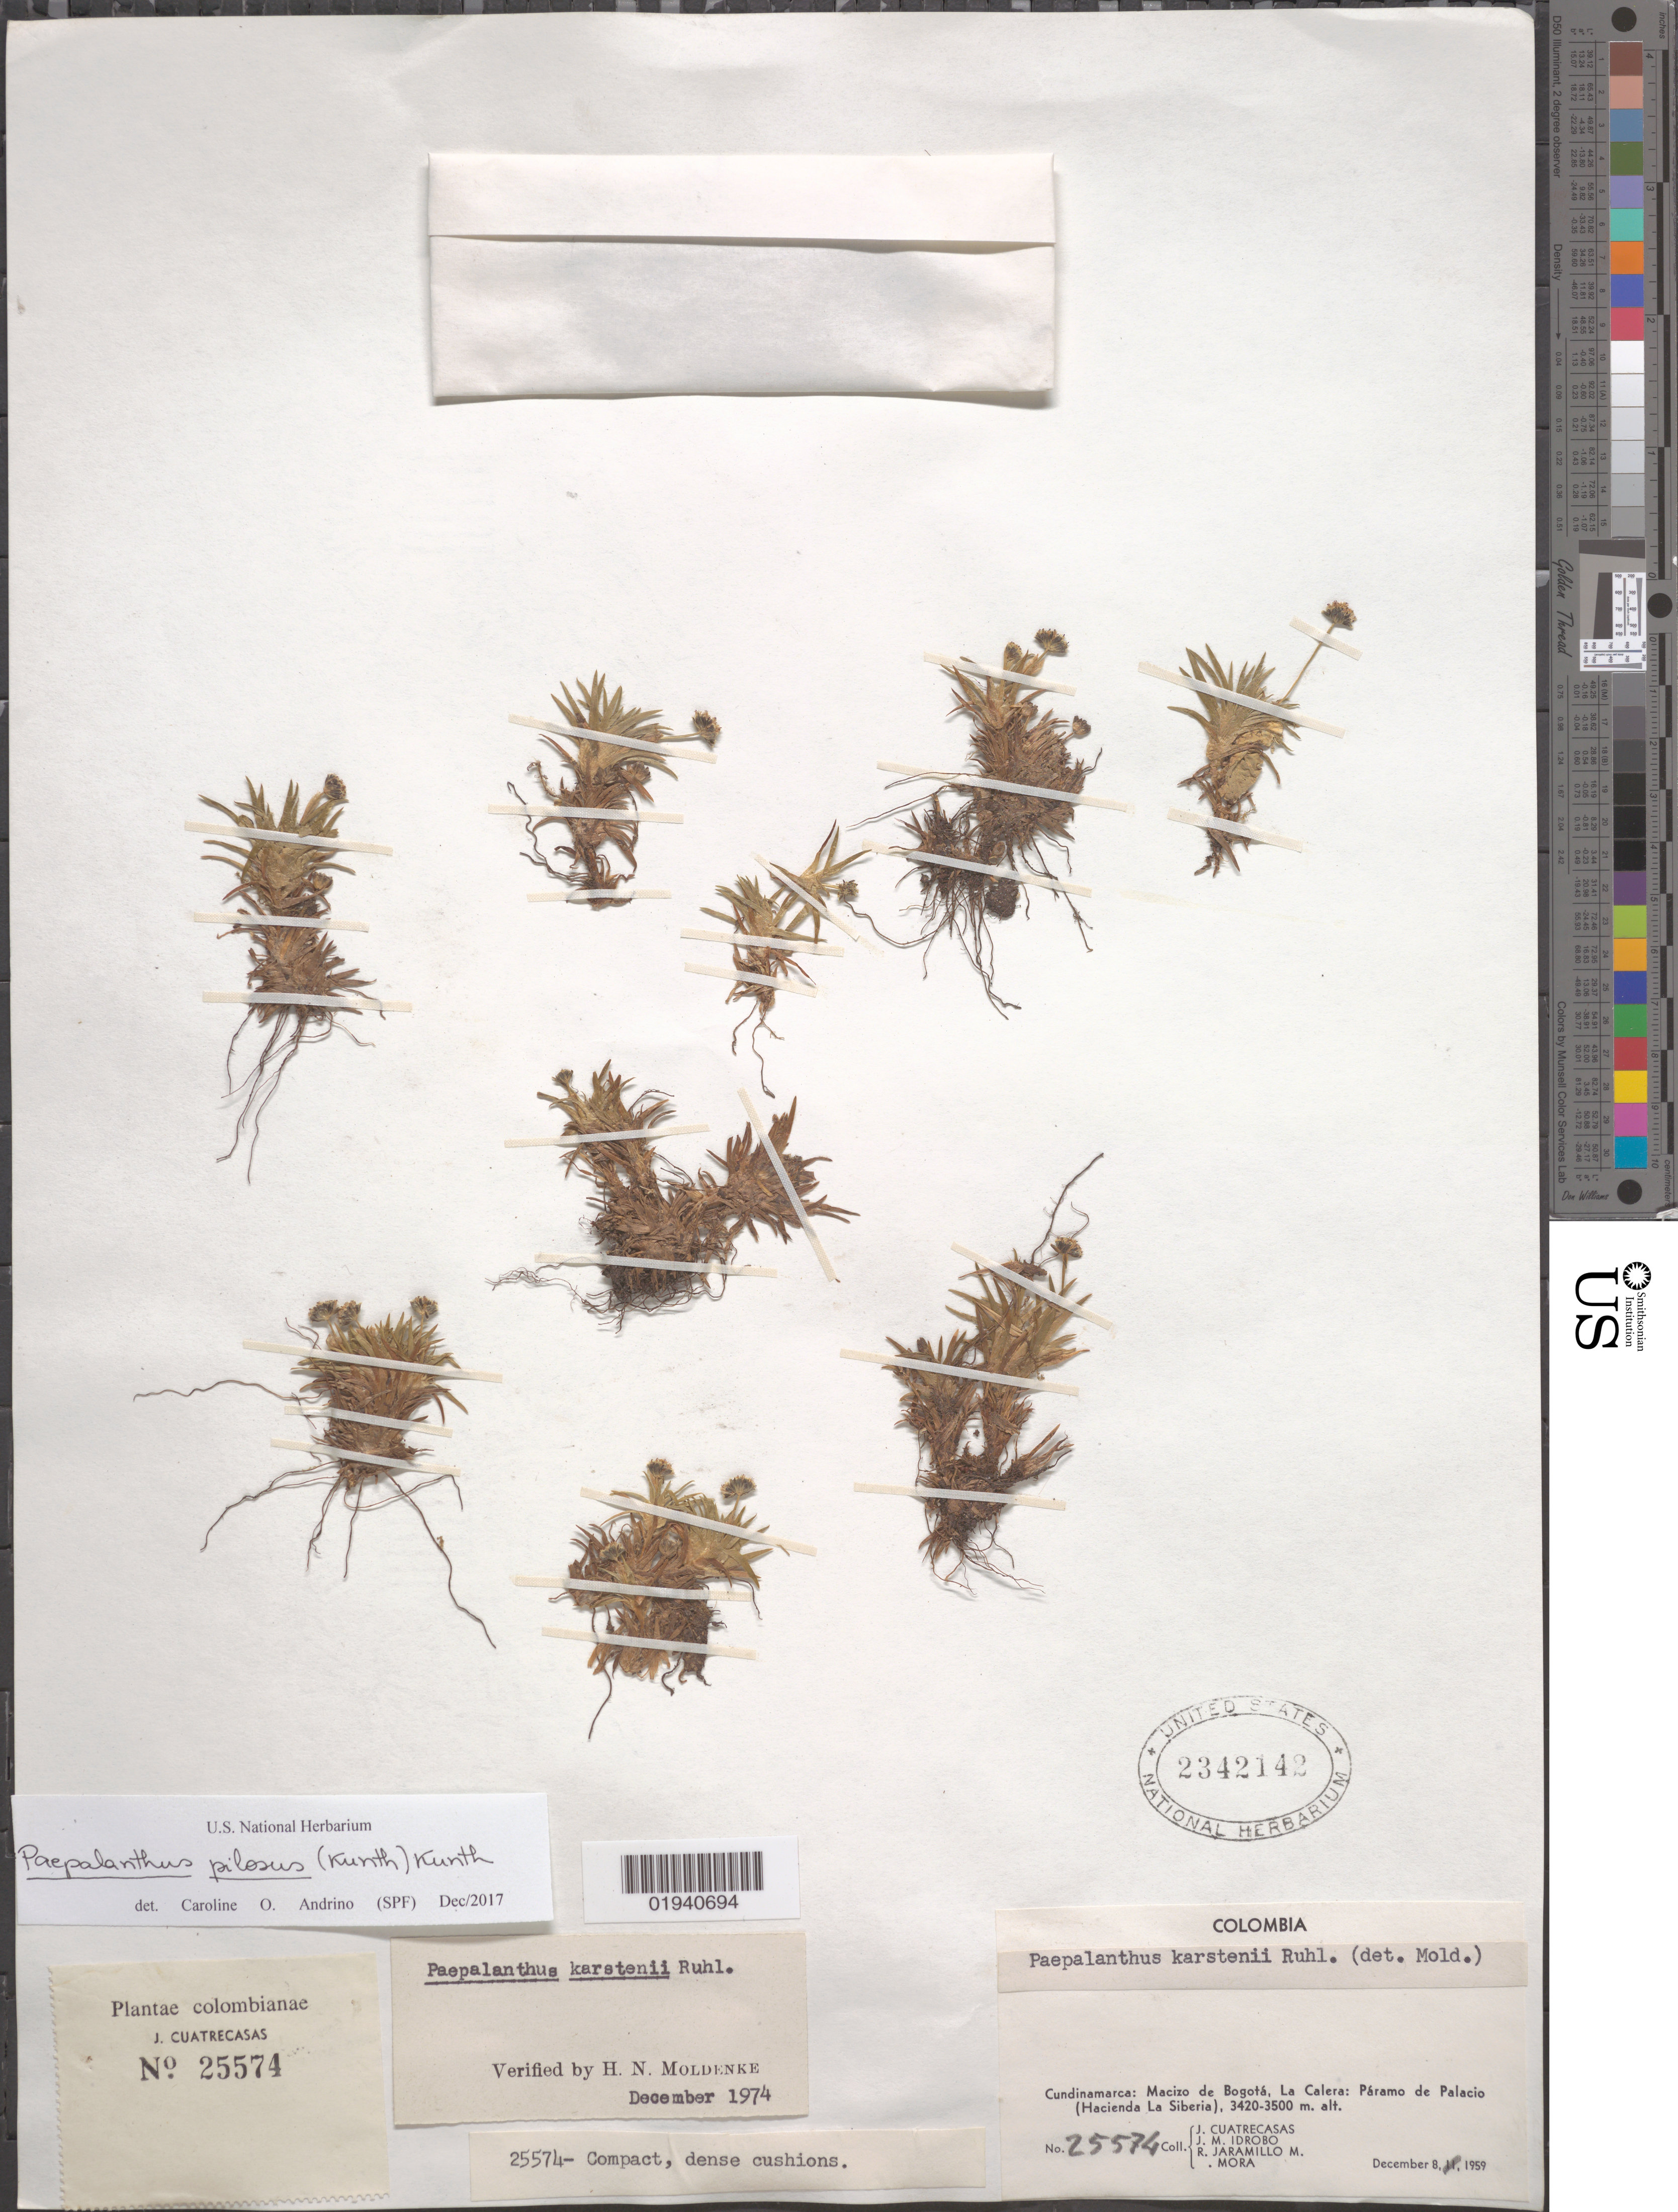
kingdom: Plantae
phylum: Tracheophyta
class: Liliopsida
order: Poales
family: Eriocaulaceae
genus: Paepalanthus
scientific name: Paepalanthus pilosus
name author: (Kunth) Kunth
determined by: Andrino, C. O.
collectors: J. Cuatrecasas, J. M. Idrobo, R. Jaramillo M. & Mora, --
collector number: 25574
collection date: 1959-12-08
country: Colombia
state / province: Cundinamarca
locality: Macizo de Bogotá, La Calera: Pãramo de Palacio (Hacienda La Siberia)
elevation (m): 3420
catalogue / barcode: US 2342142